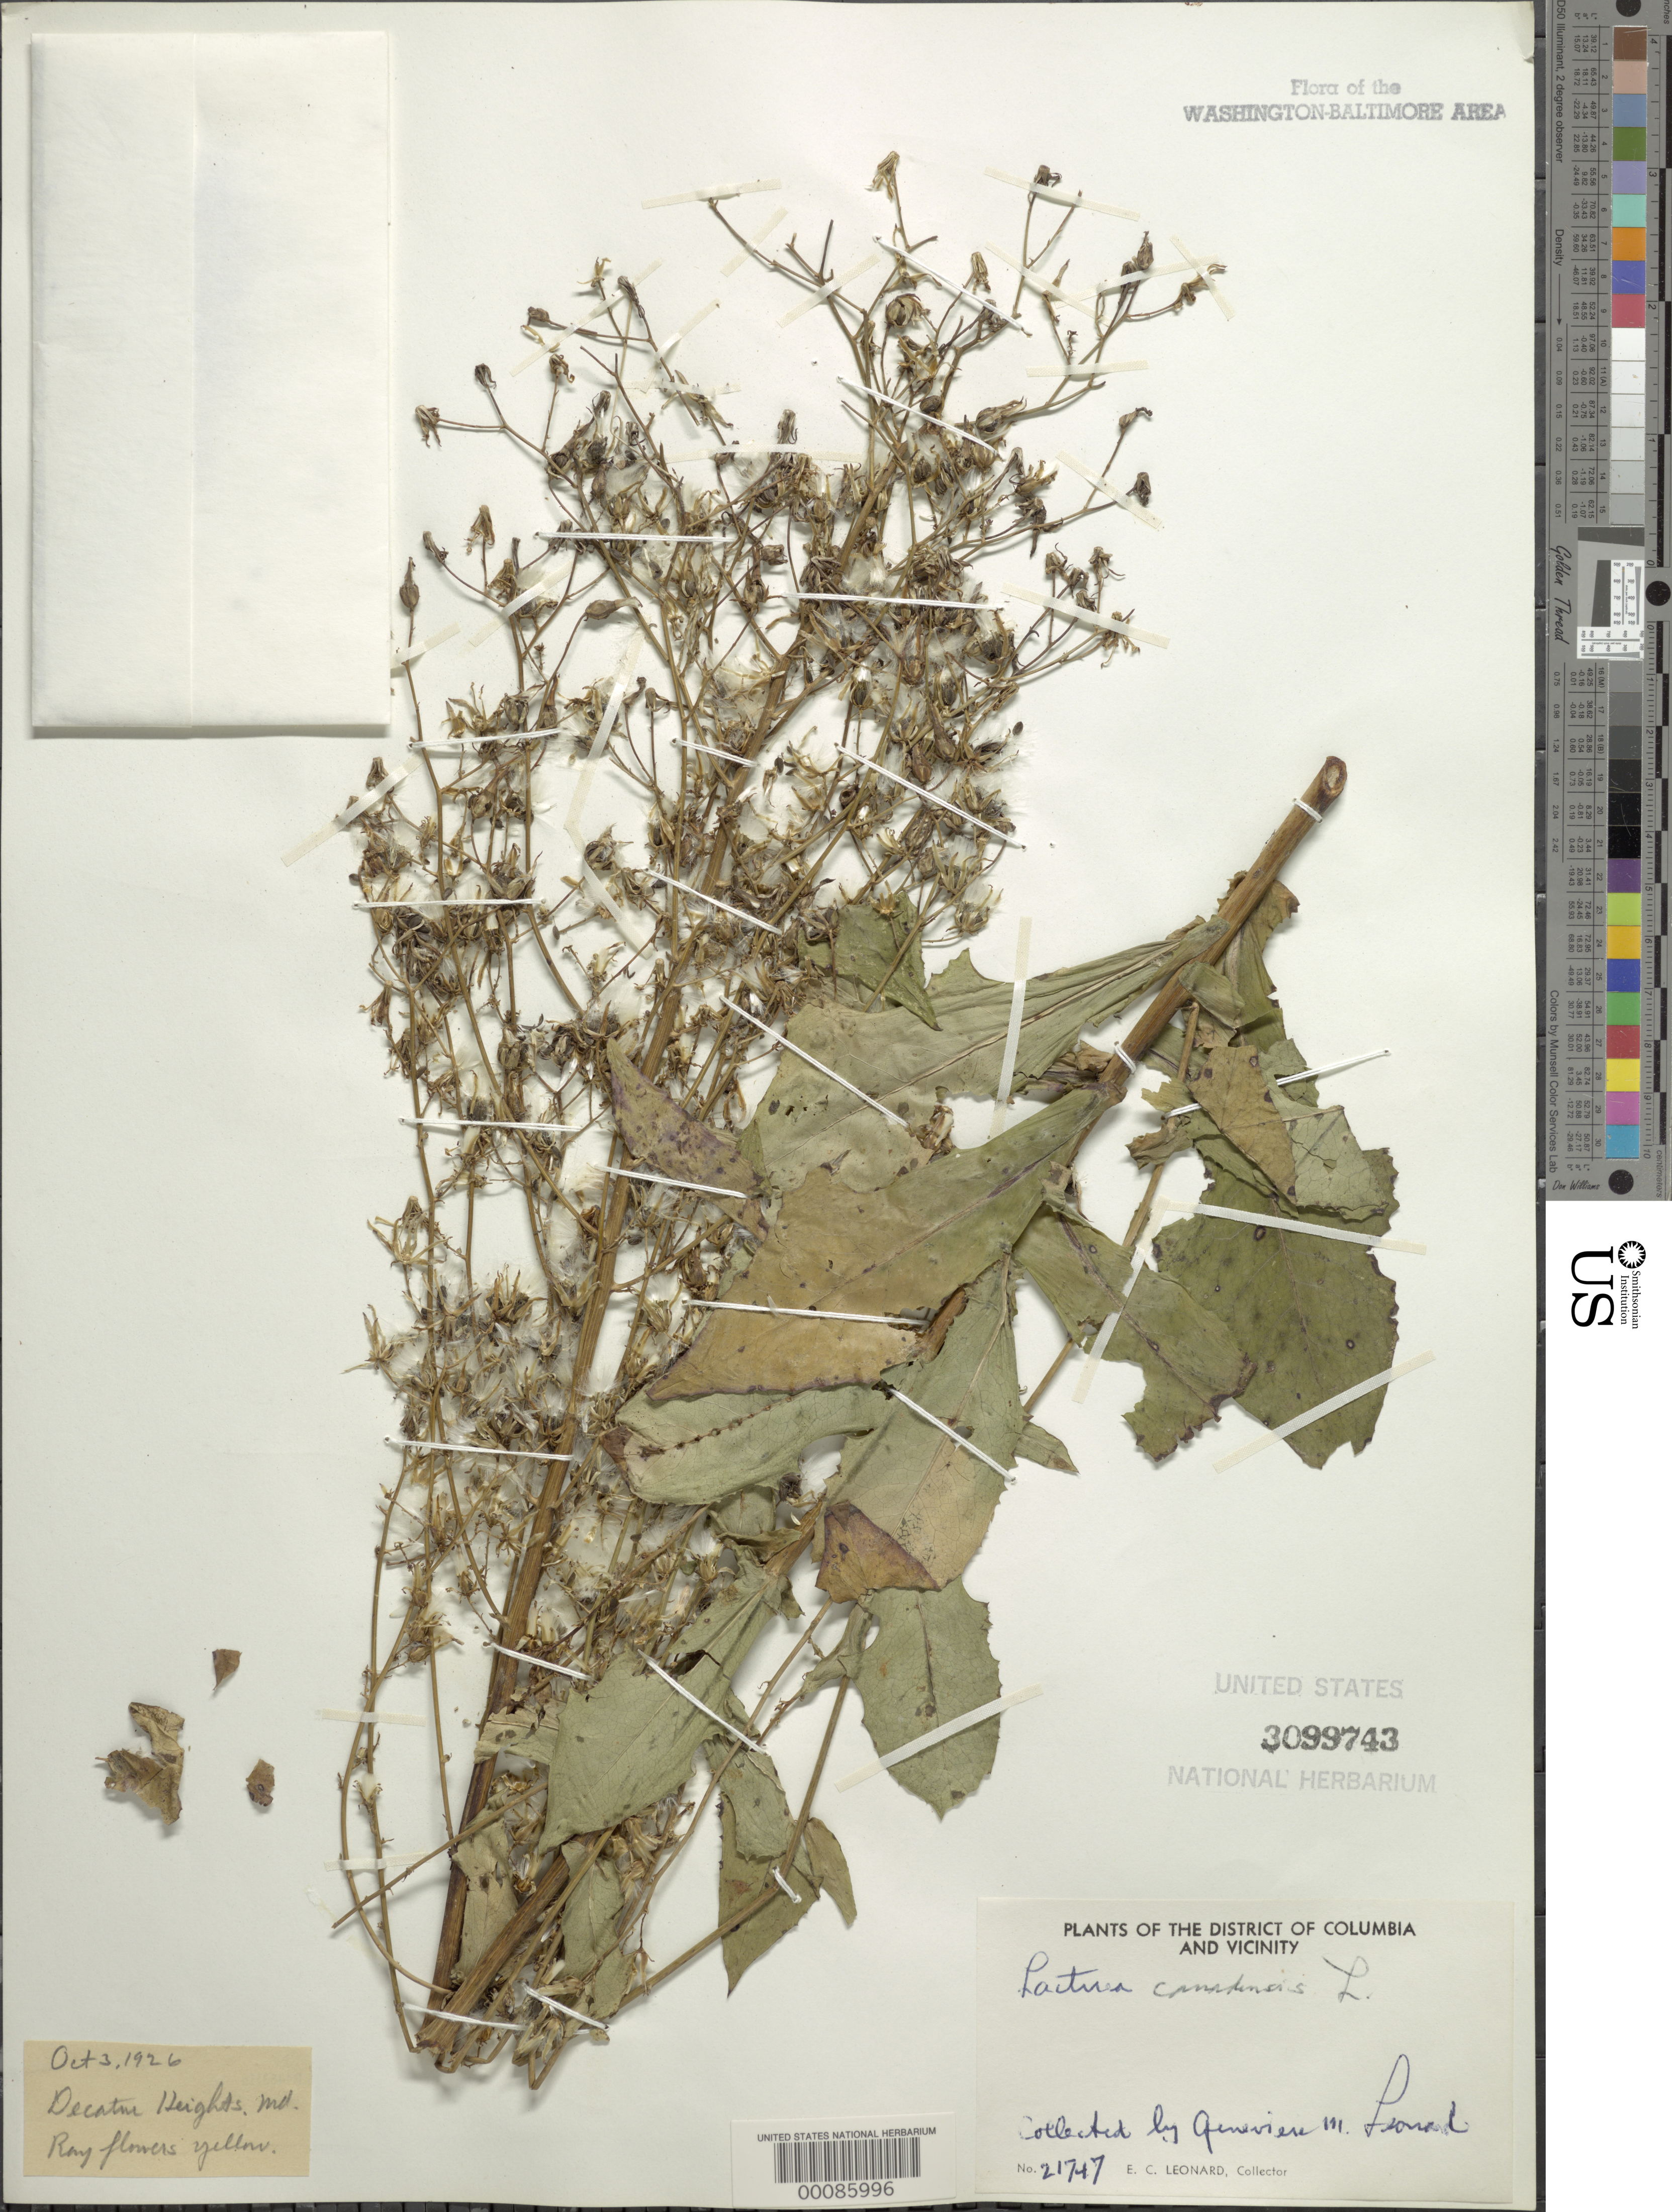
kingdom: Plantae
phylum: Tracheophyta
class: Magnoliopsida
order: Asterales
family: Asteraceae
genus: Lactuca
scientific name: Lactuca canadensis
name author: L.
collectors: E. C. Leonard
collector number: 21747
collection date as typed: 03 Oct 1926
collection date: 1926-10-03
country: United States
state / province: Maryland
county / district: Prince George's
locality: Decatur Heights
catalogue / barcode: US 3099743